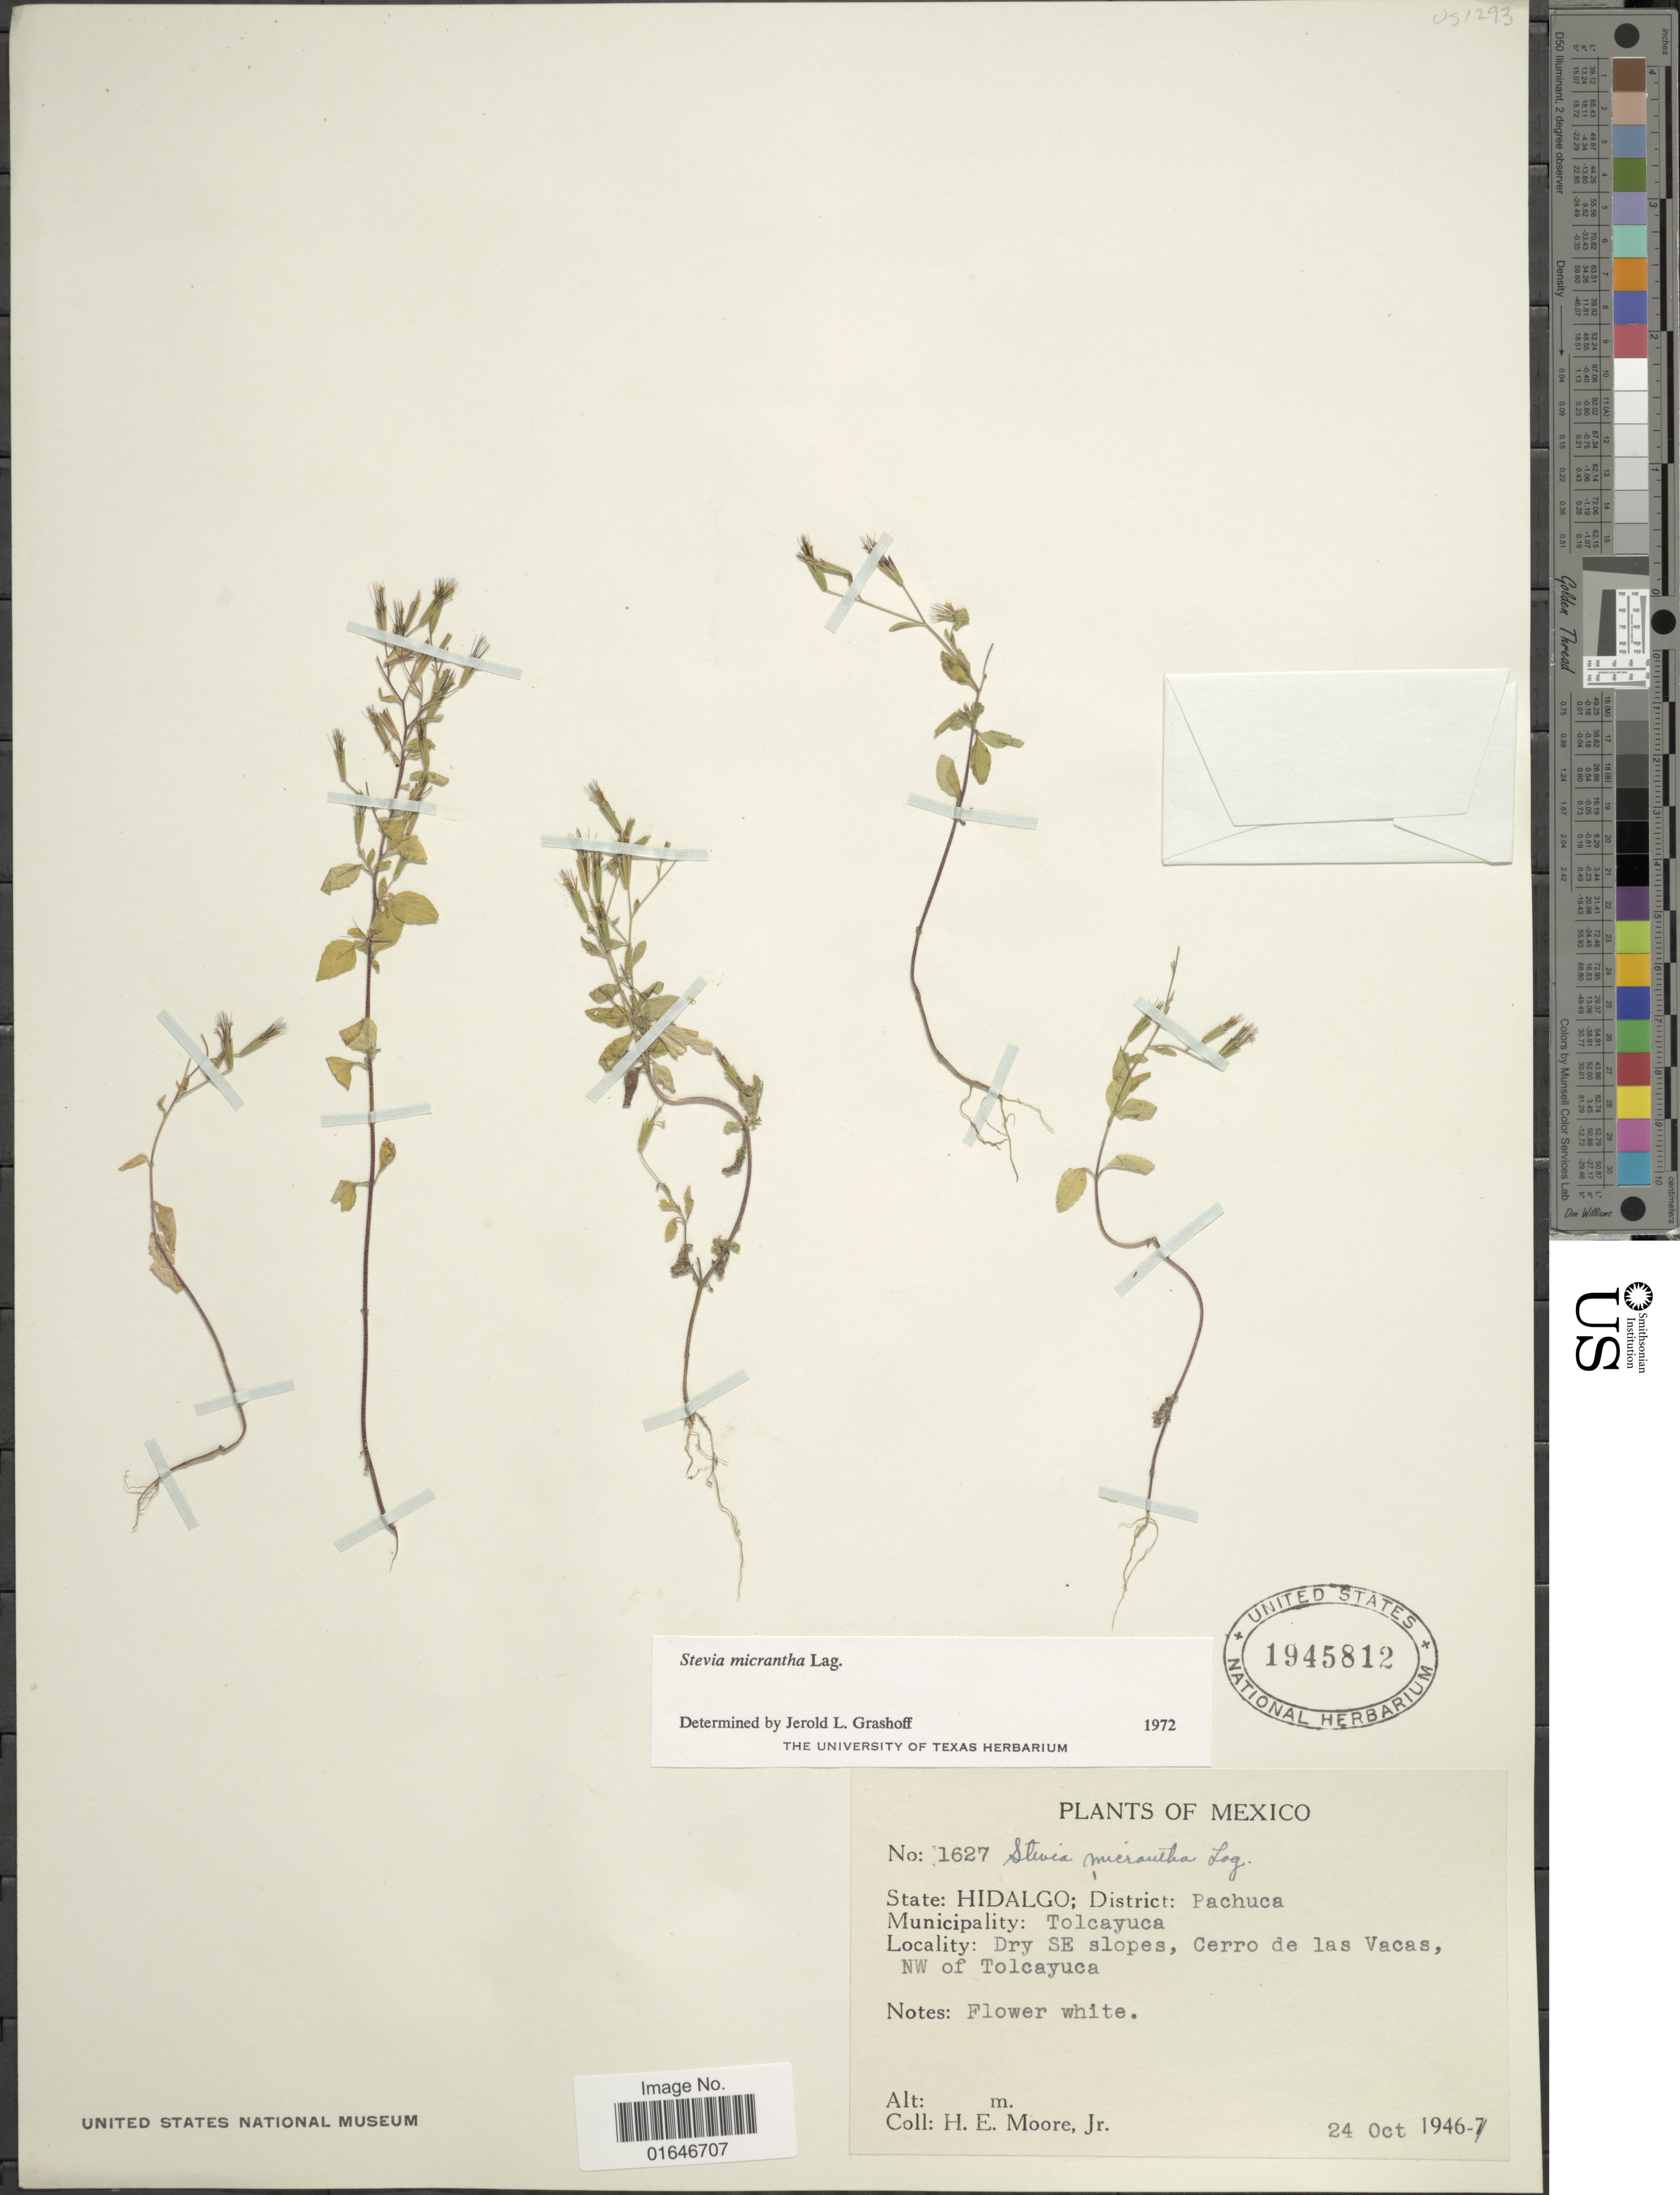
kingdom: Plantae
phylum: Tracheophyta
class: Magnoliopsida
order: Asterales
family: Asteraceae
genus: Stevia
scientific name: Stevia micrantha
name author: Lag.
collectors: H. Moore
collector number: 1627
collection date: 1946-10-24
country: Mexico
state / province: Hidalgo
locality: District: Pachuca, Municipality: Tolcayuca, dry SE slopes, Cerro de las Vacas, NW of Tolcaya.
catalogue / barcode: US 1945812